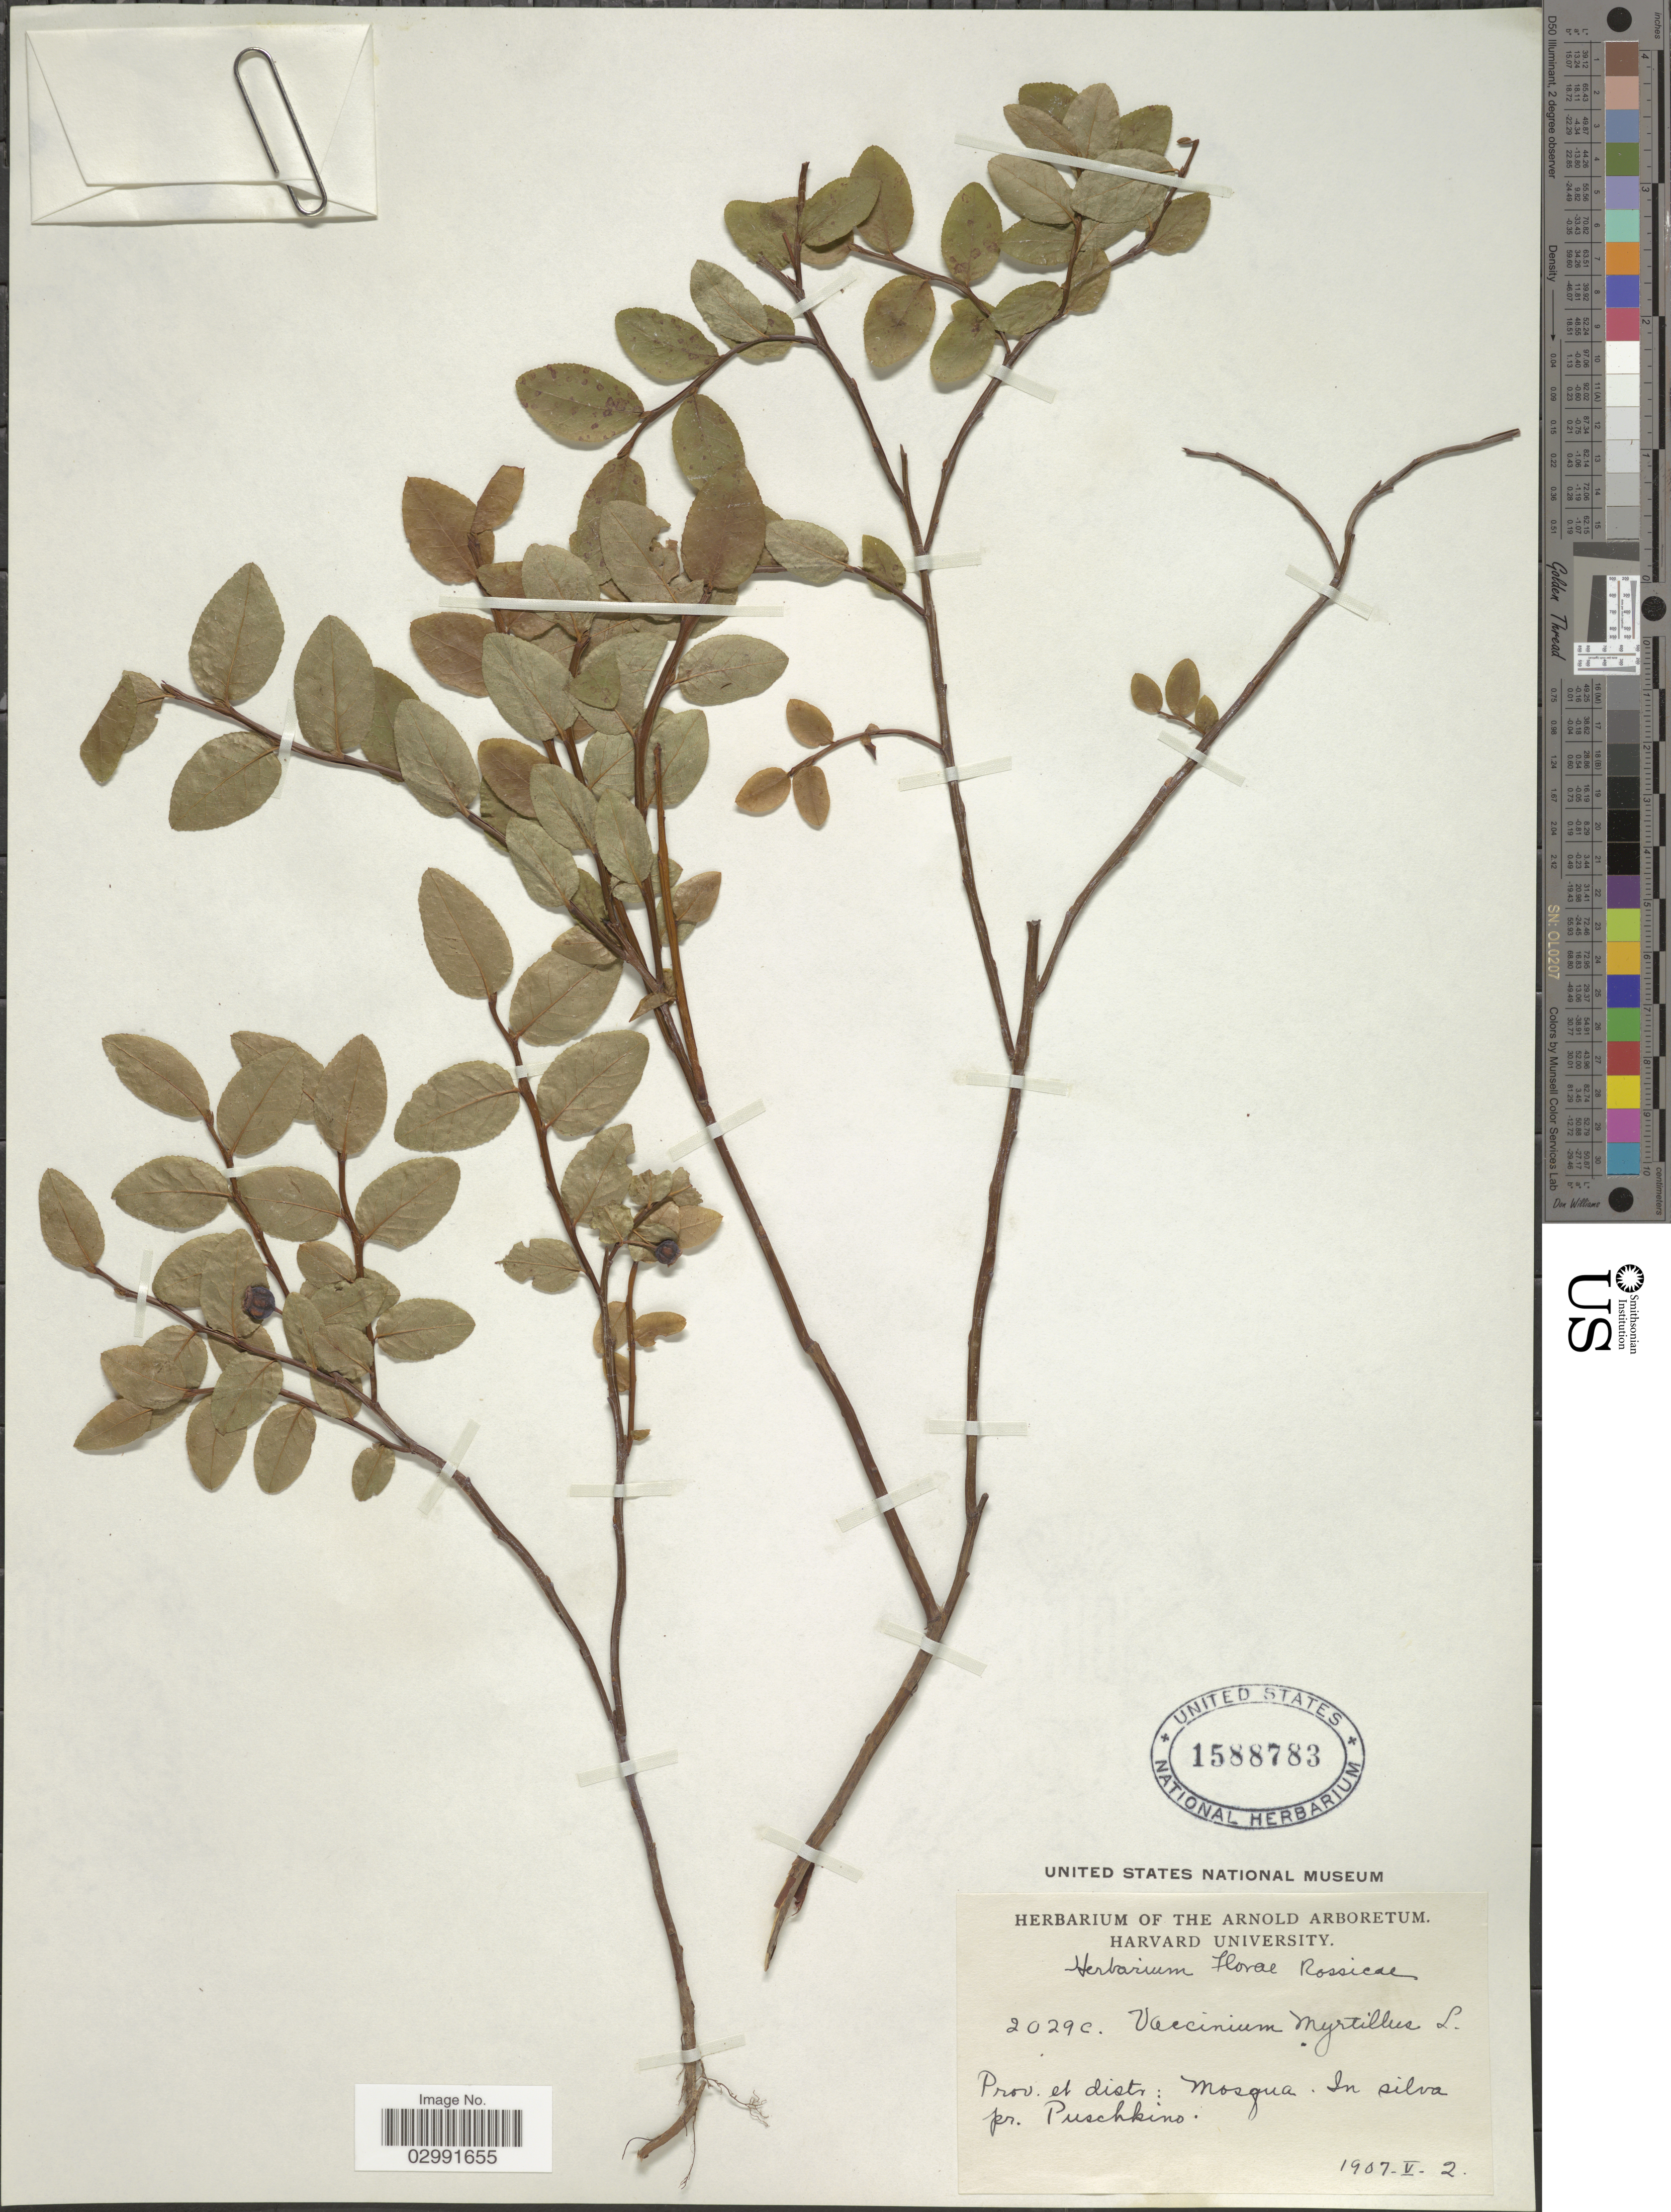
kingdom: Plantae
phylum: Tracheophyta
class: Magnoliopsida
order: Ericales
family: Ericaceae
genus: Vaccinium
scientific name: Vaccinium myrtillus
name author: L.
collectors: Ex herb. of the Arnold Arboretum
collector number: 2029c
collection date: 1907-05-02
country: Russian Federation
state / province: Moscow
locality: Prov. et distr.: Mosqua. In silva pr Puschkino.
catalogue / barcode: US 1588783